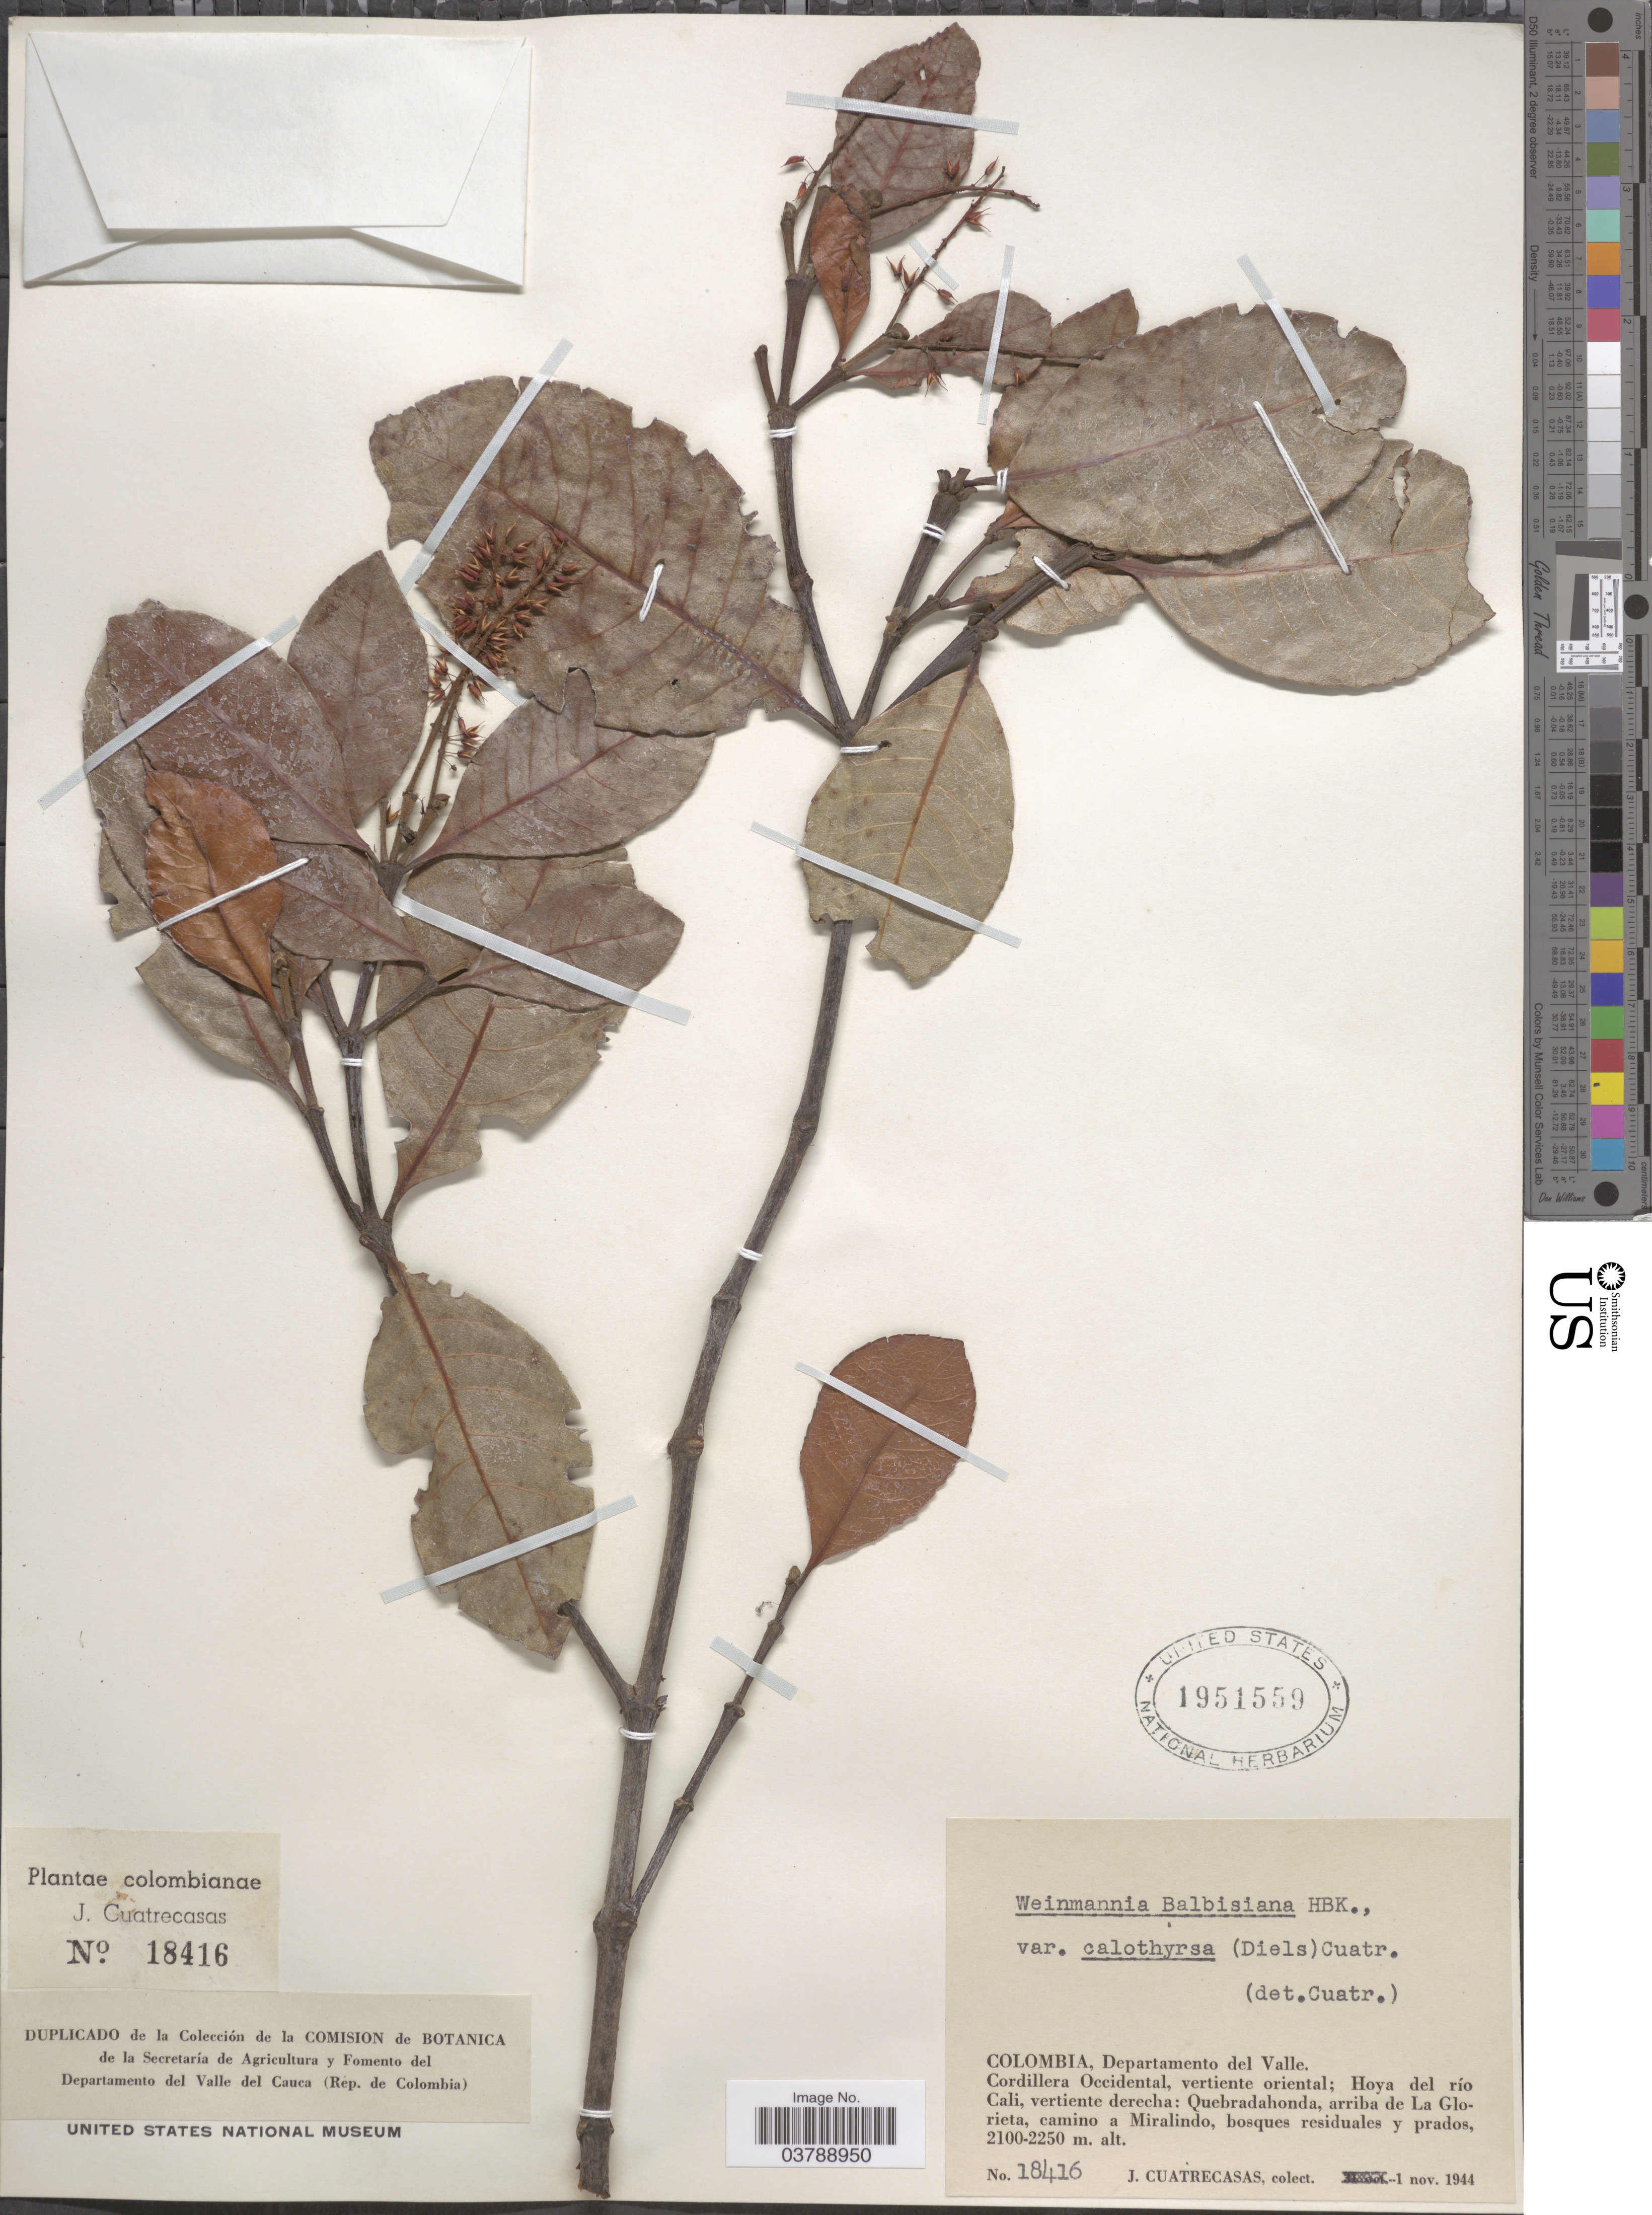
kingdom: Plantae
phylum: Tracheophyta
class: Magnoliopsida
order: Oxalidales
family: Cunoniaceae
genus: Weinmannia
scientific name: Weinmannia calothyrsa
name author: Diels in Urb.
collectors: J. Cuatrecasas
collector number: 18416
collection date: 1944-11-01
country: Colombia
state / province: Valle del Cauca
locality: Departamento del Valle. Cordillera Occidental, vertiente oriental; Hoya del río Cali, vertiente derecha: Quebradahonda, arriba de La Glorieta, camino a Miralindo.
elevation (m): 2100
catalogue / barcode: US 1951559